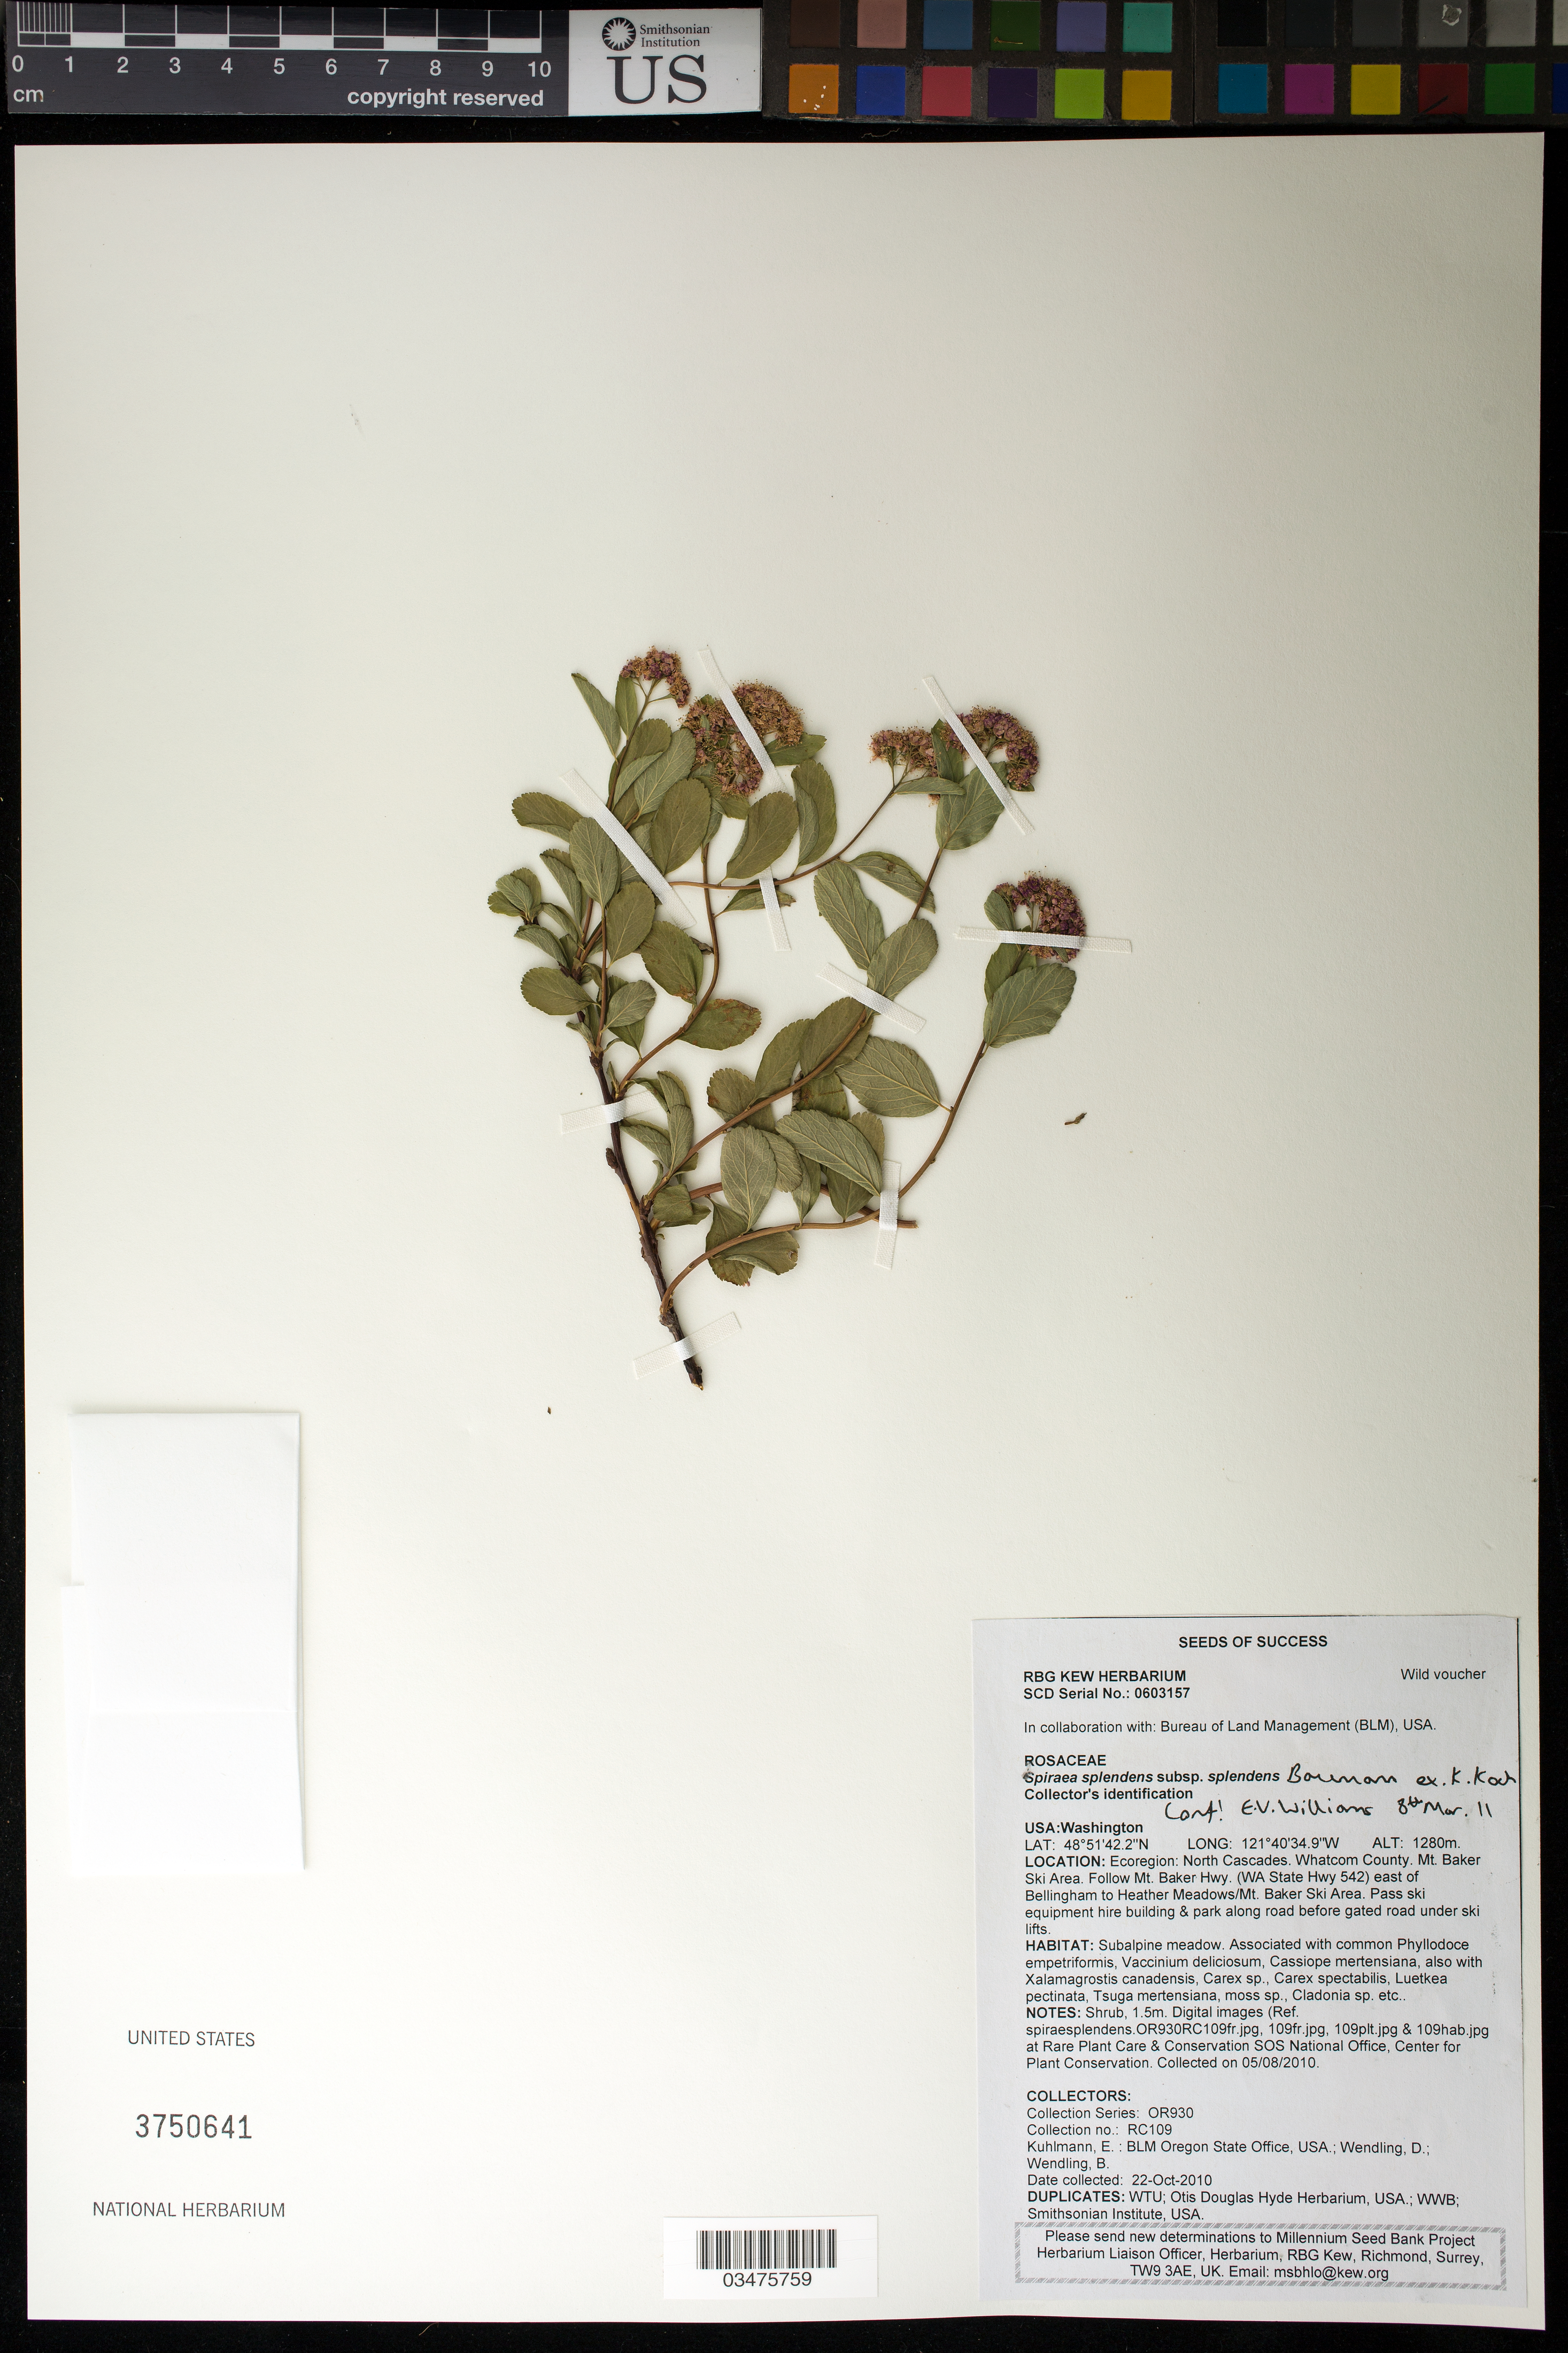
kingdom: Plantae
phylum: Tracheophyta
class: Magnoliopsida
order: Rosales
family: Rosaceae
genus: Spiraea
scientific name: Spiraea densiflora subsp. splendens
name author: (É.N. Baumann ex K. Koch) Abrams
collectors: E. Kuhlmann, D. Wendling & B. Wendling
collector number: OR930-RC109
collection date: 2010-10-22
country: United States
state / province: Washington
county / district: Whatcom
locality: Mt. Baker Ski Area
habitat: Subalpine meadow with Carex sp., Cladonia sp., ect.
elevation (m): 1280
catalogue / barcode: US 3750641